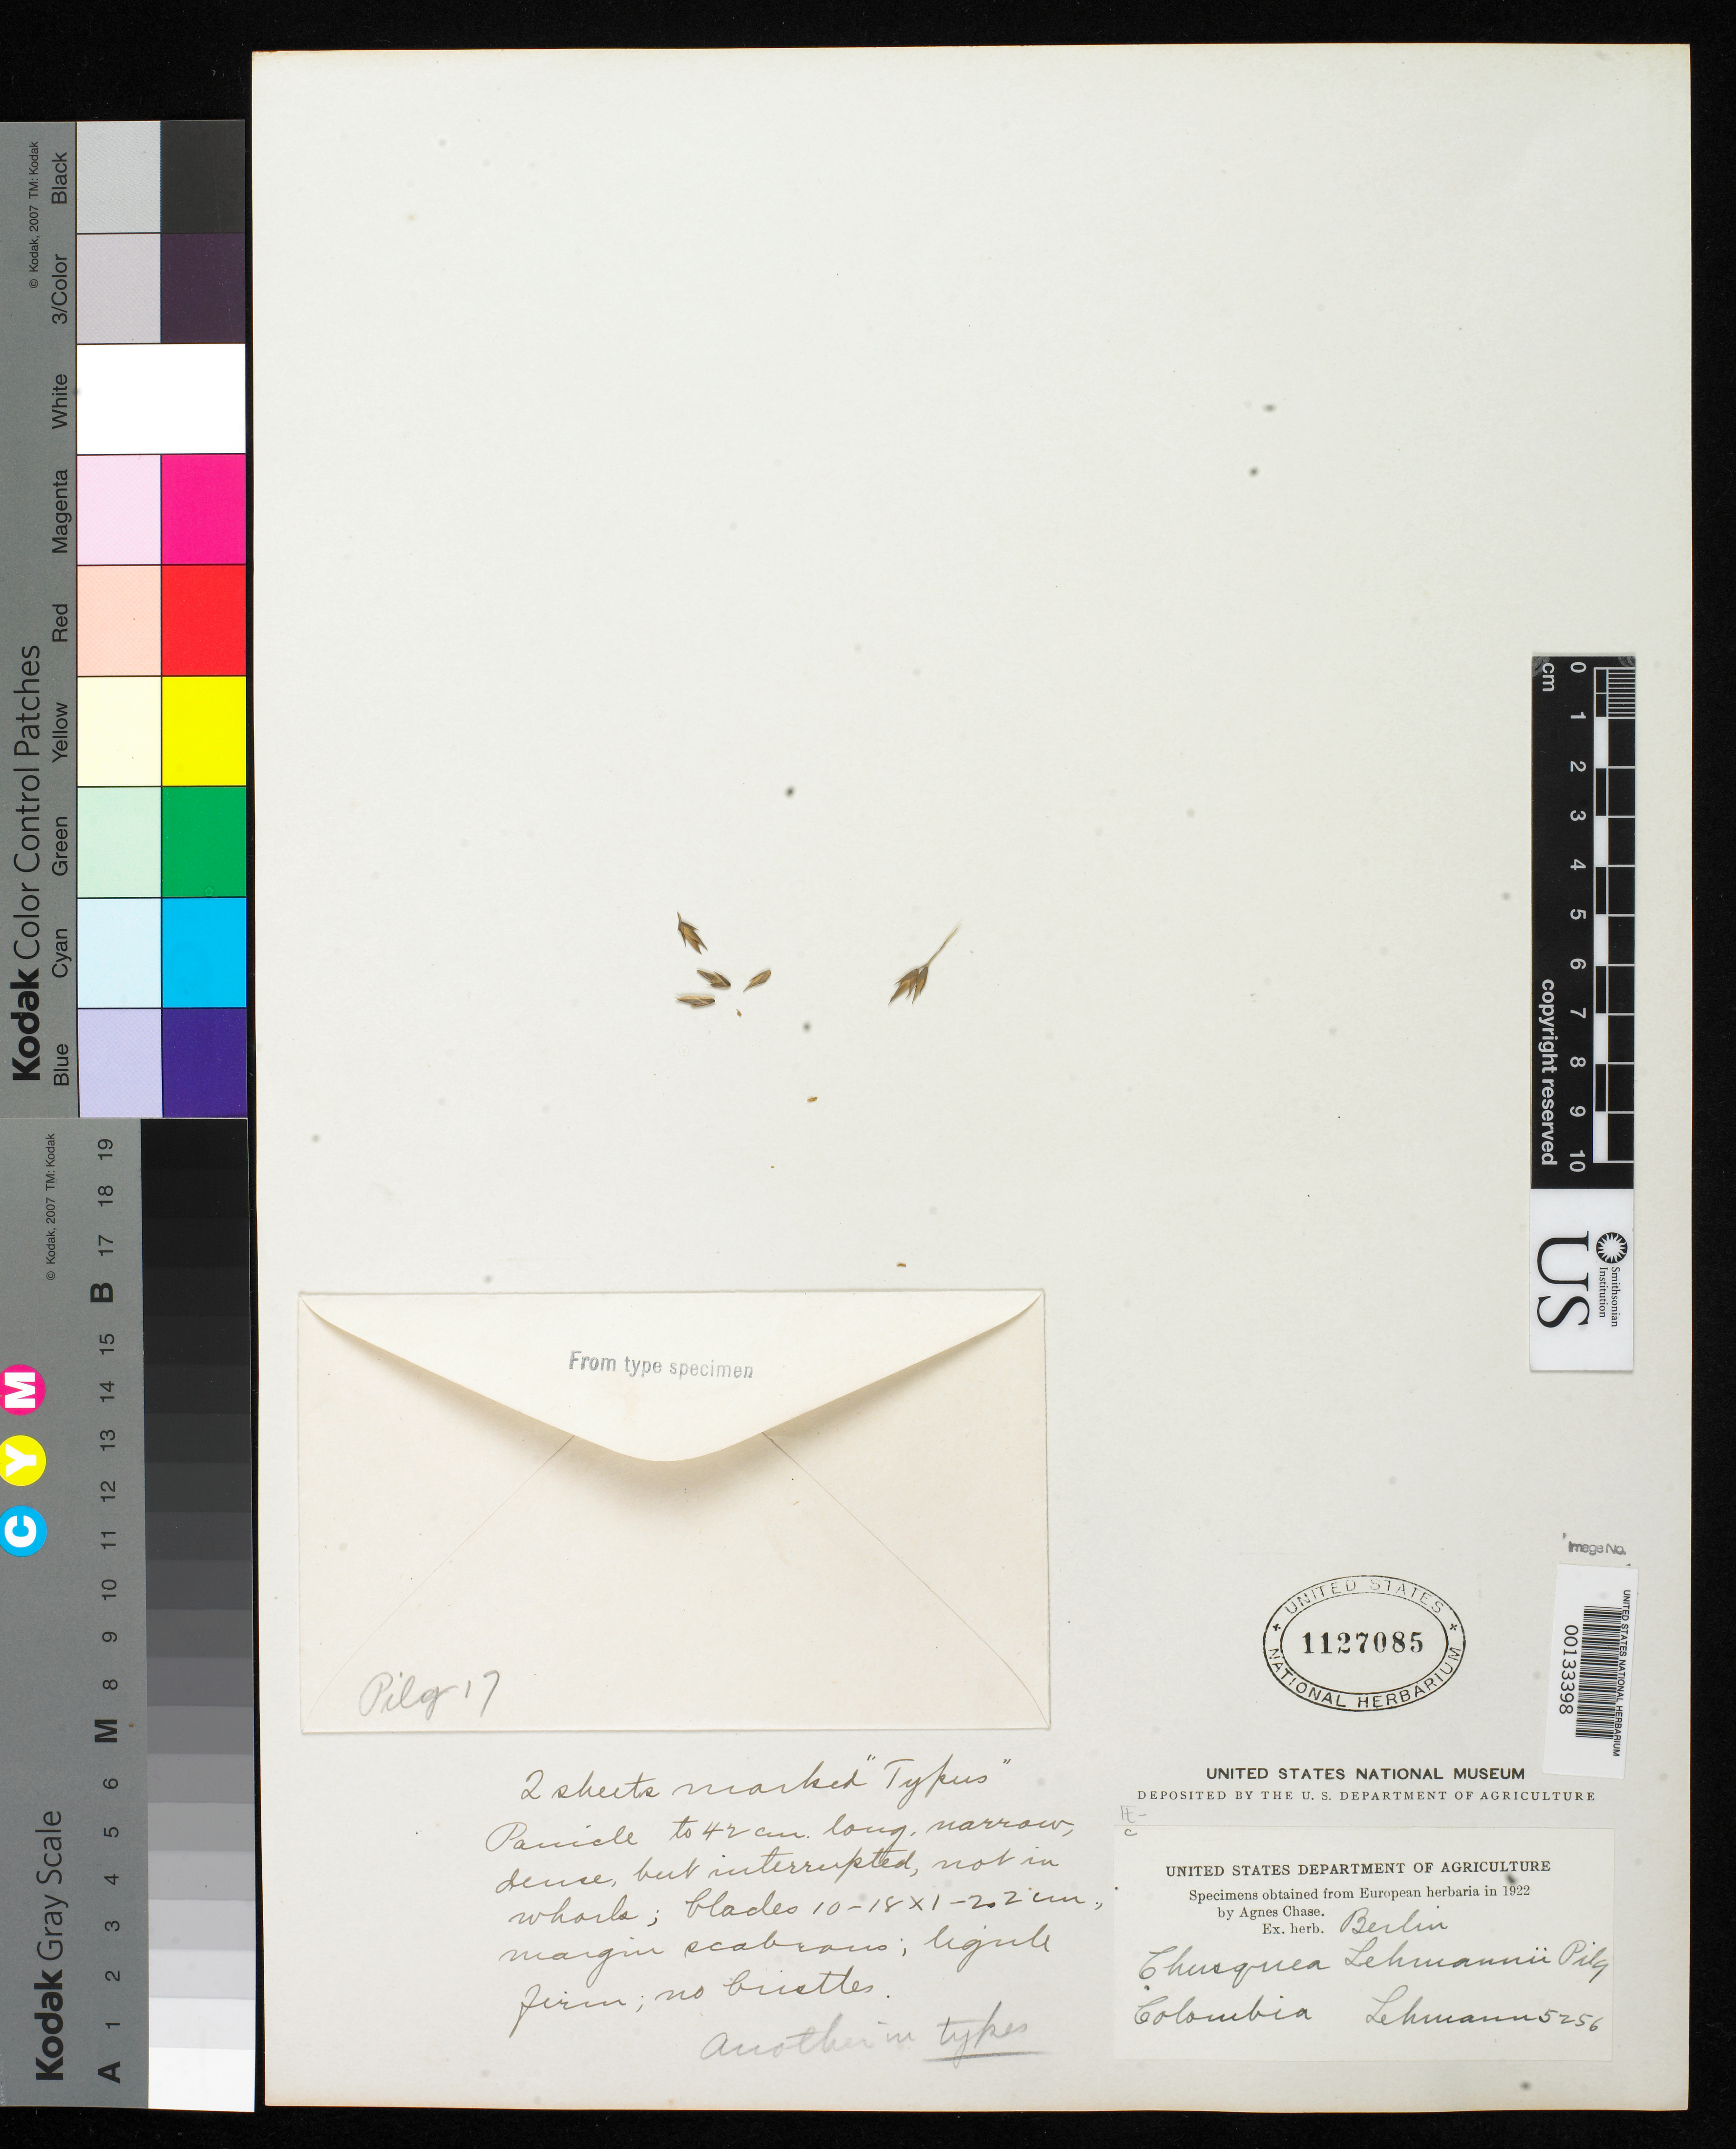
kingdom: Plantae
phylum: Tracheophyta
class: Liliopsida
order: Poales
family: Poaceae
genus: Chusquea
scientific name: Chusquea lehmannii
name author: Pilg.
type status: Isolectotype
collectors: F. C. Lehmann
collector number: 5256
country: Colombia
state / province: Cauca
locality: Popayan.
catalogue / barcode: US 1127085